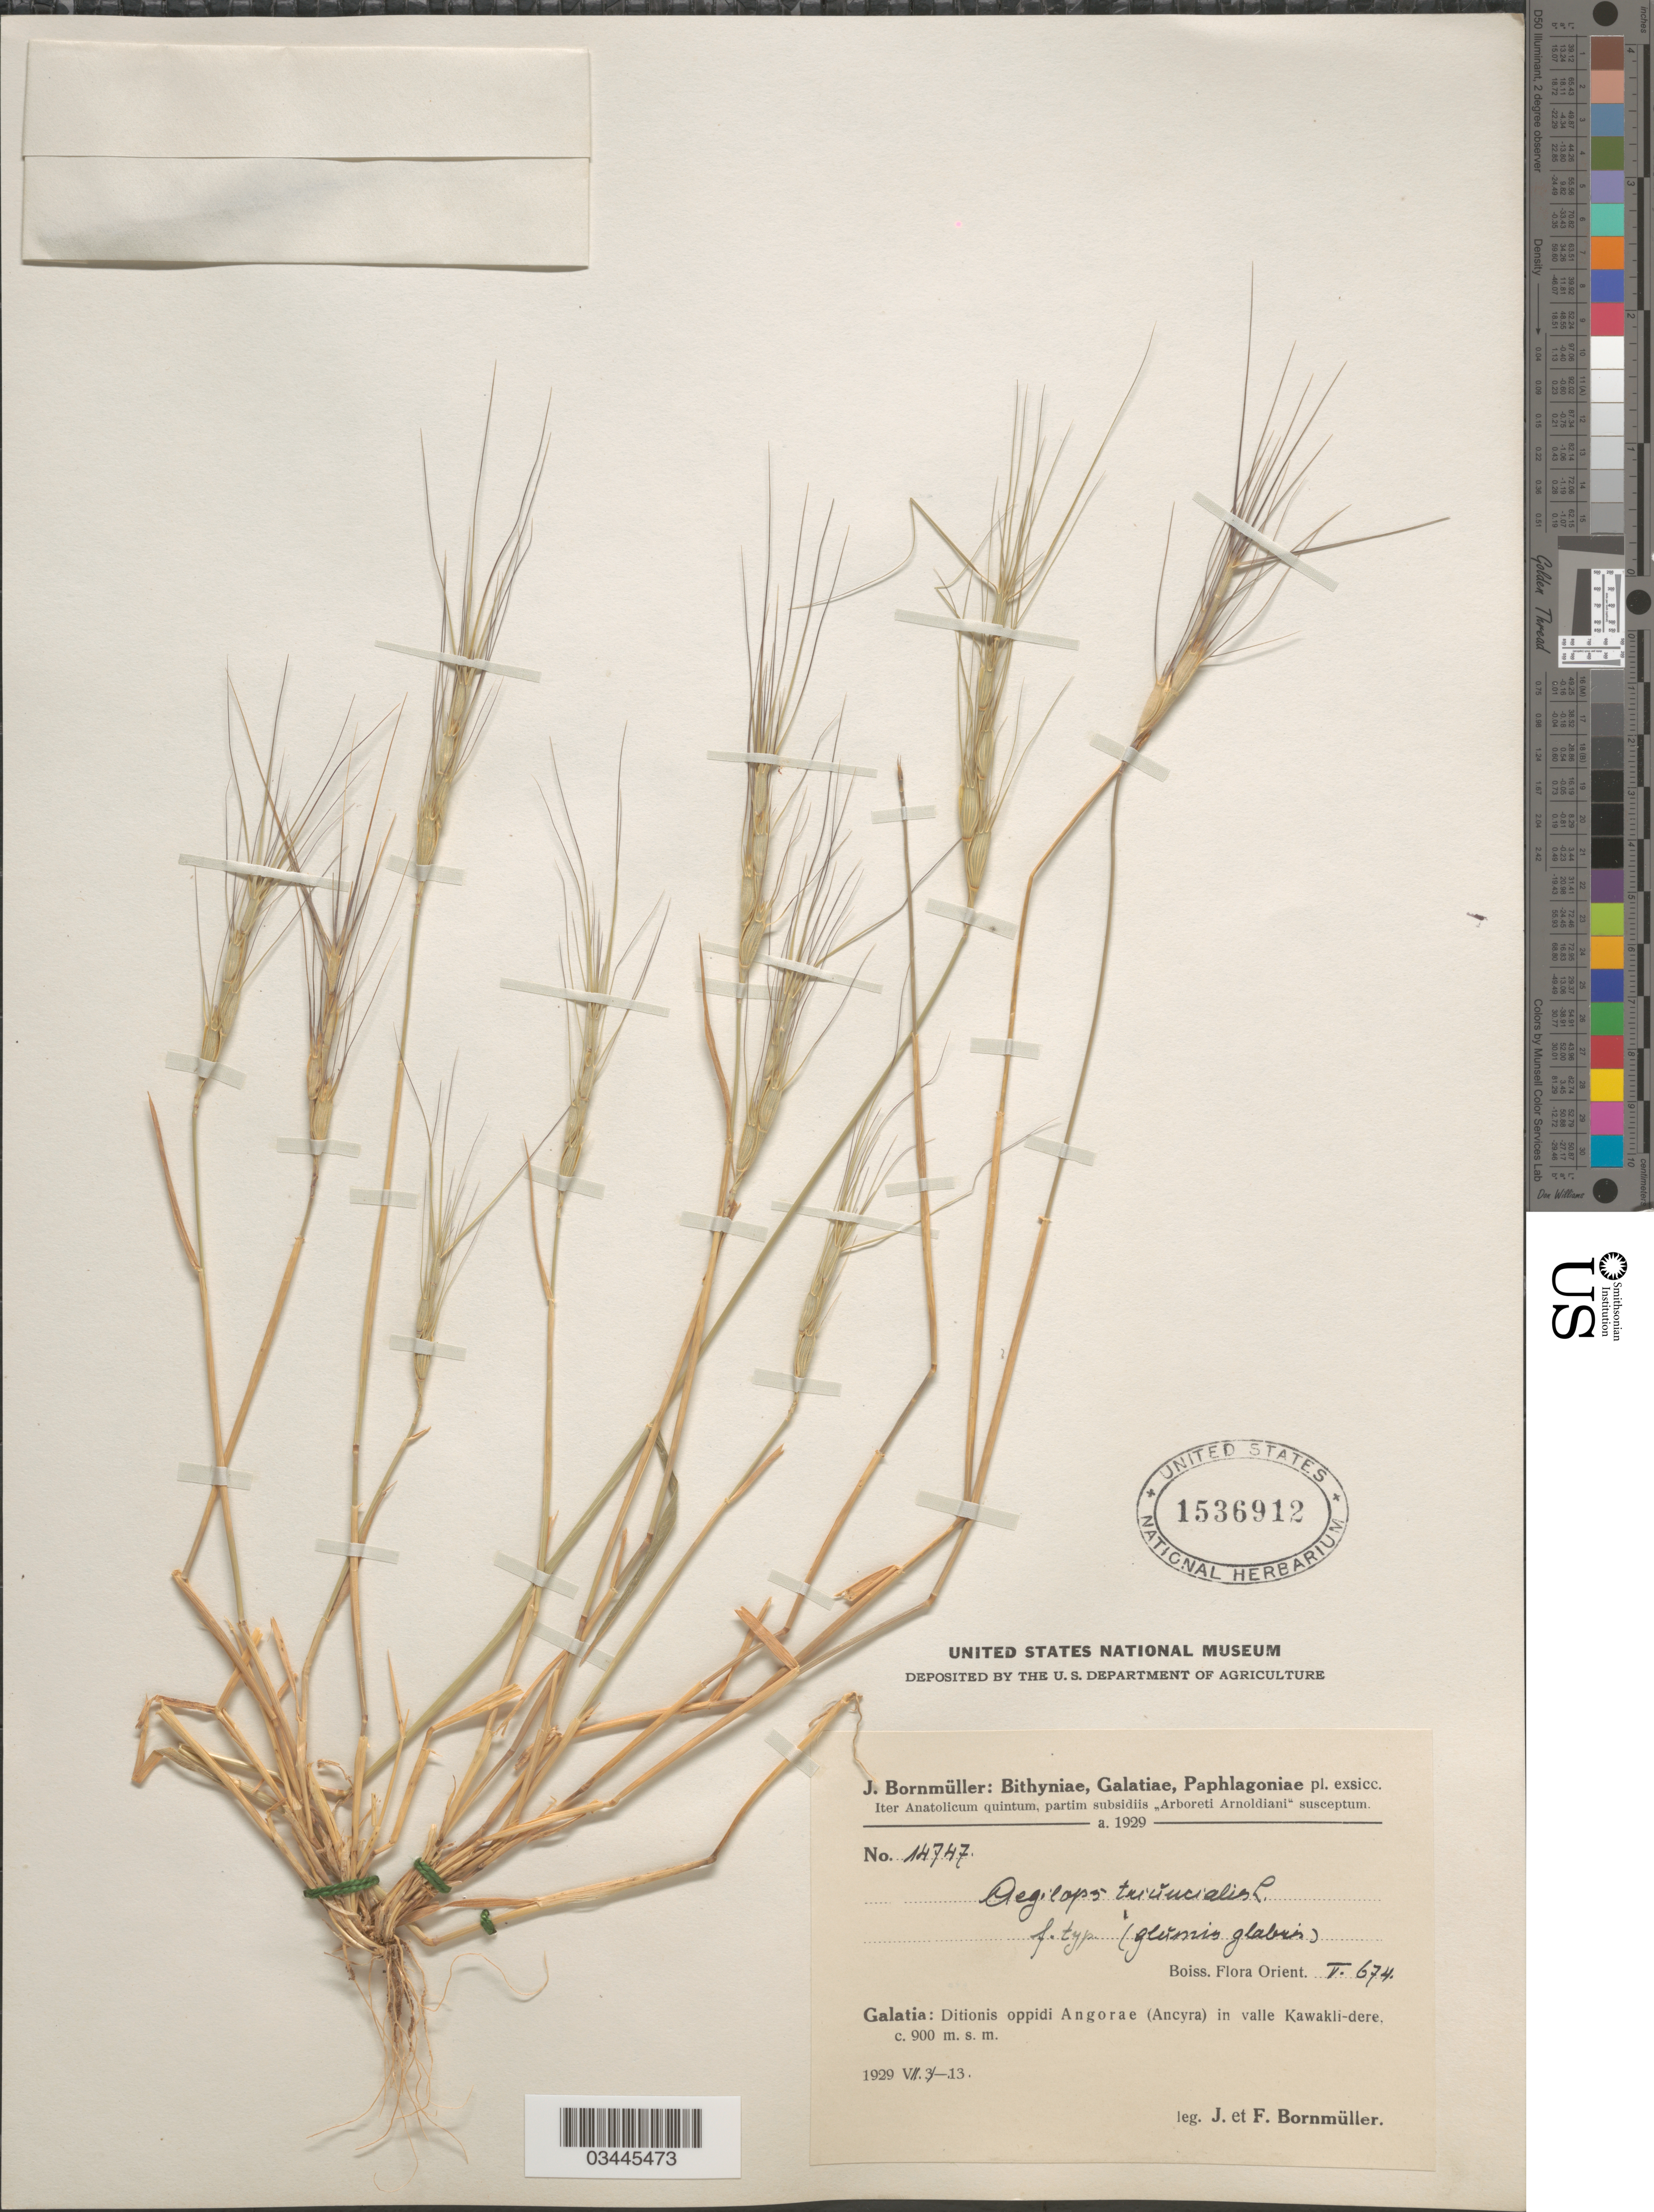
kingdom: Plantae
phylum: Tracheophyta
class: Liliopsida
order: Poales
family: Poaceae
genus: Aegilops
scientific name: Aegilops triuncialis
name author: L.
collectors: J. Bornmüller & F. Bornmüller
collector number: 14747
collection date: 1929-07-13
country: Turkey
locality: Iter Anatolicum quintum, partim subsidiis "Arboreti Arnoldiani" susceptum. Galatia: Ditionis oppidi Angorae (Ancyra) in valle Kawakli-dere.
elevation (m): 900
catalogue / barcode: US 1536912